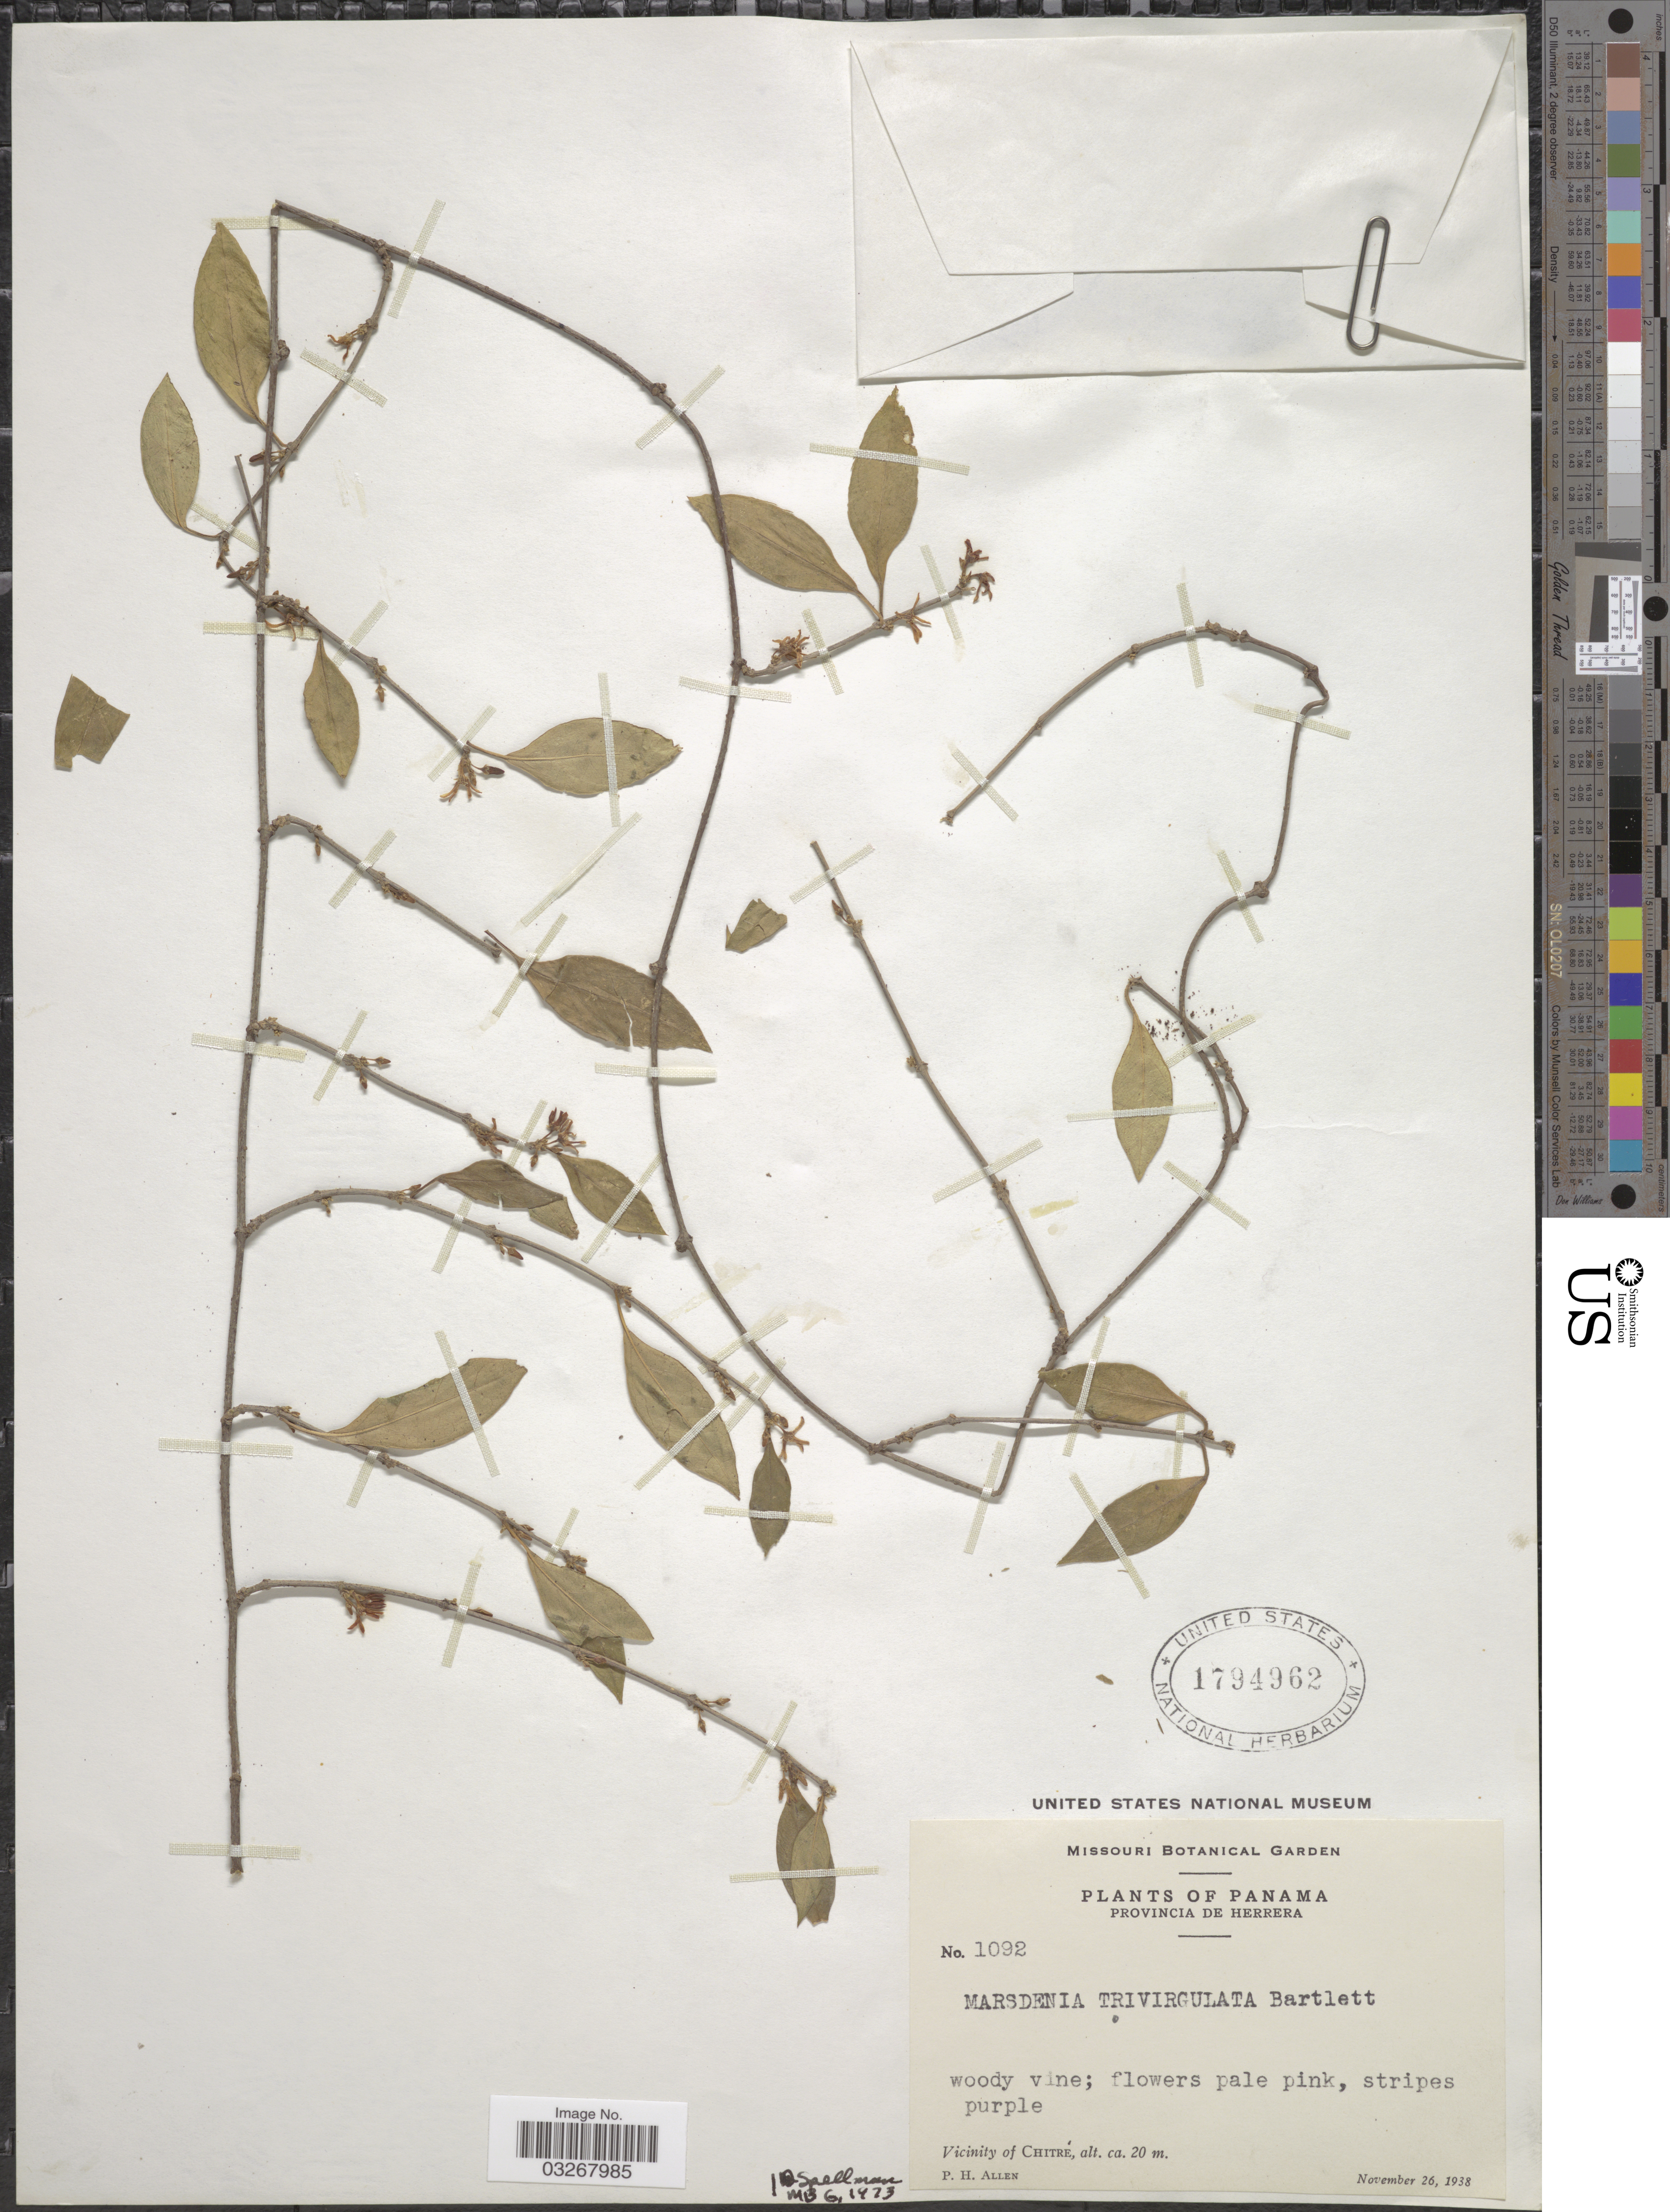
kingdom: Plantae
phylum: Tracheophyta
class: Magnoliopsida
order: Gentianales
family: Apocynaceae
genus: Marsdenia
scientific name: Marsdenia trivirgulata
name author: Bartlett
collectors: P. H. Allen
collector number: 1092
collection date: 1938-11-26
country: Panama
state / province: Herrera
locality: Vicinity of Chitré.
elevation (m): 20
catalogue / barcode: US 1794962